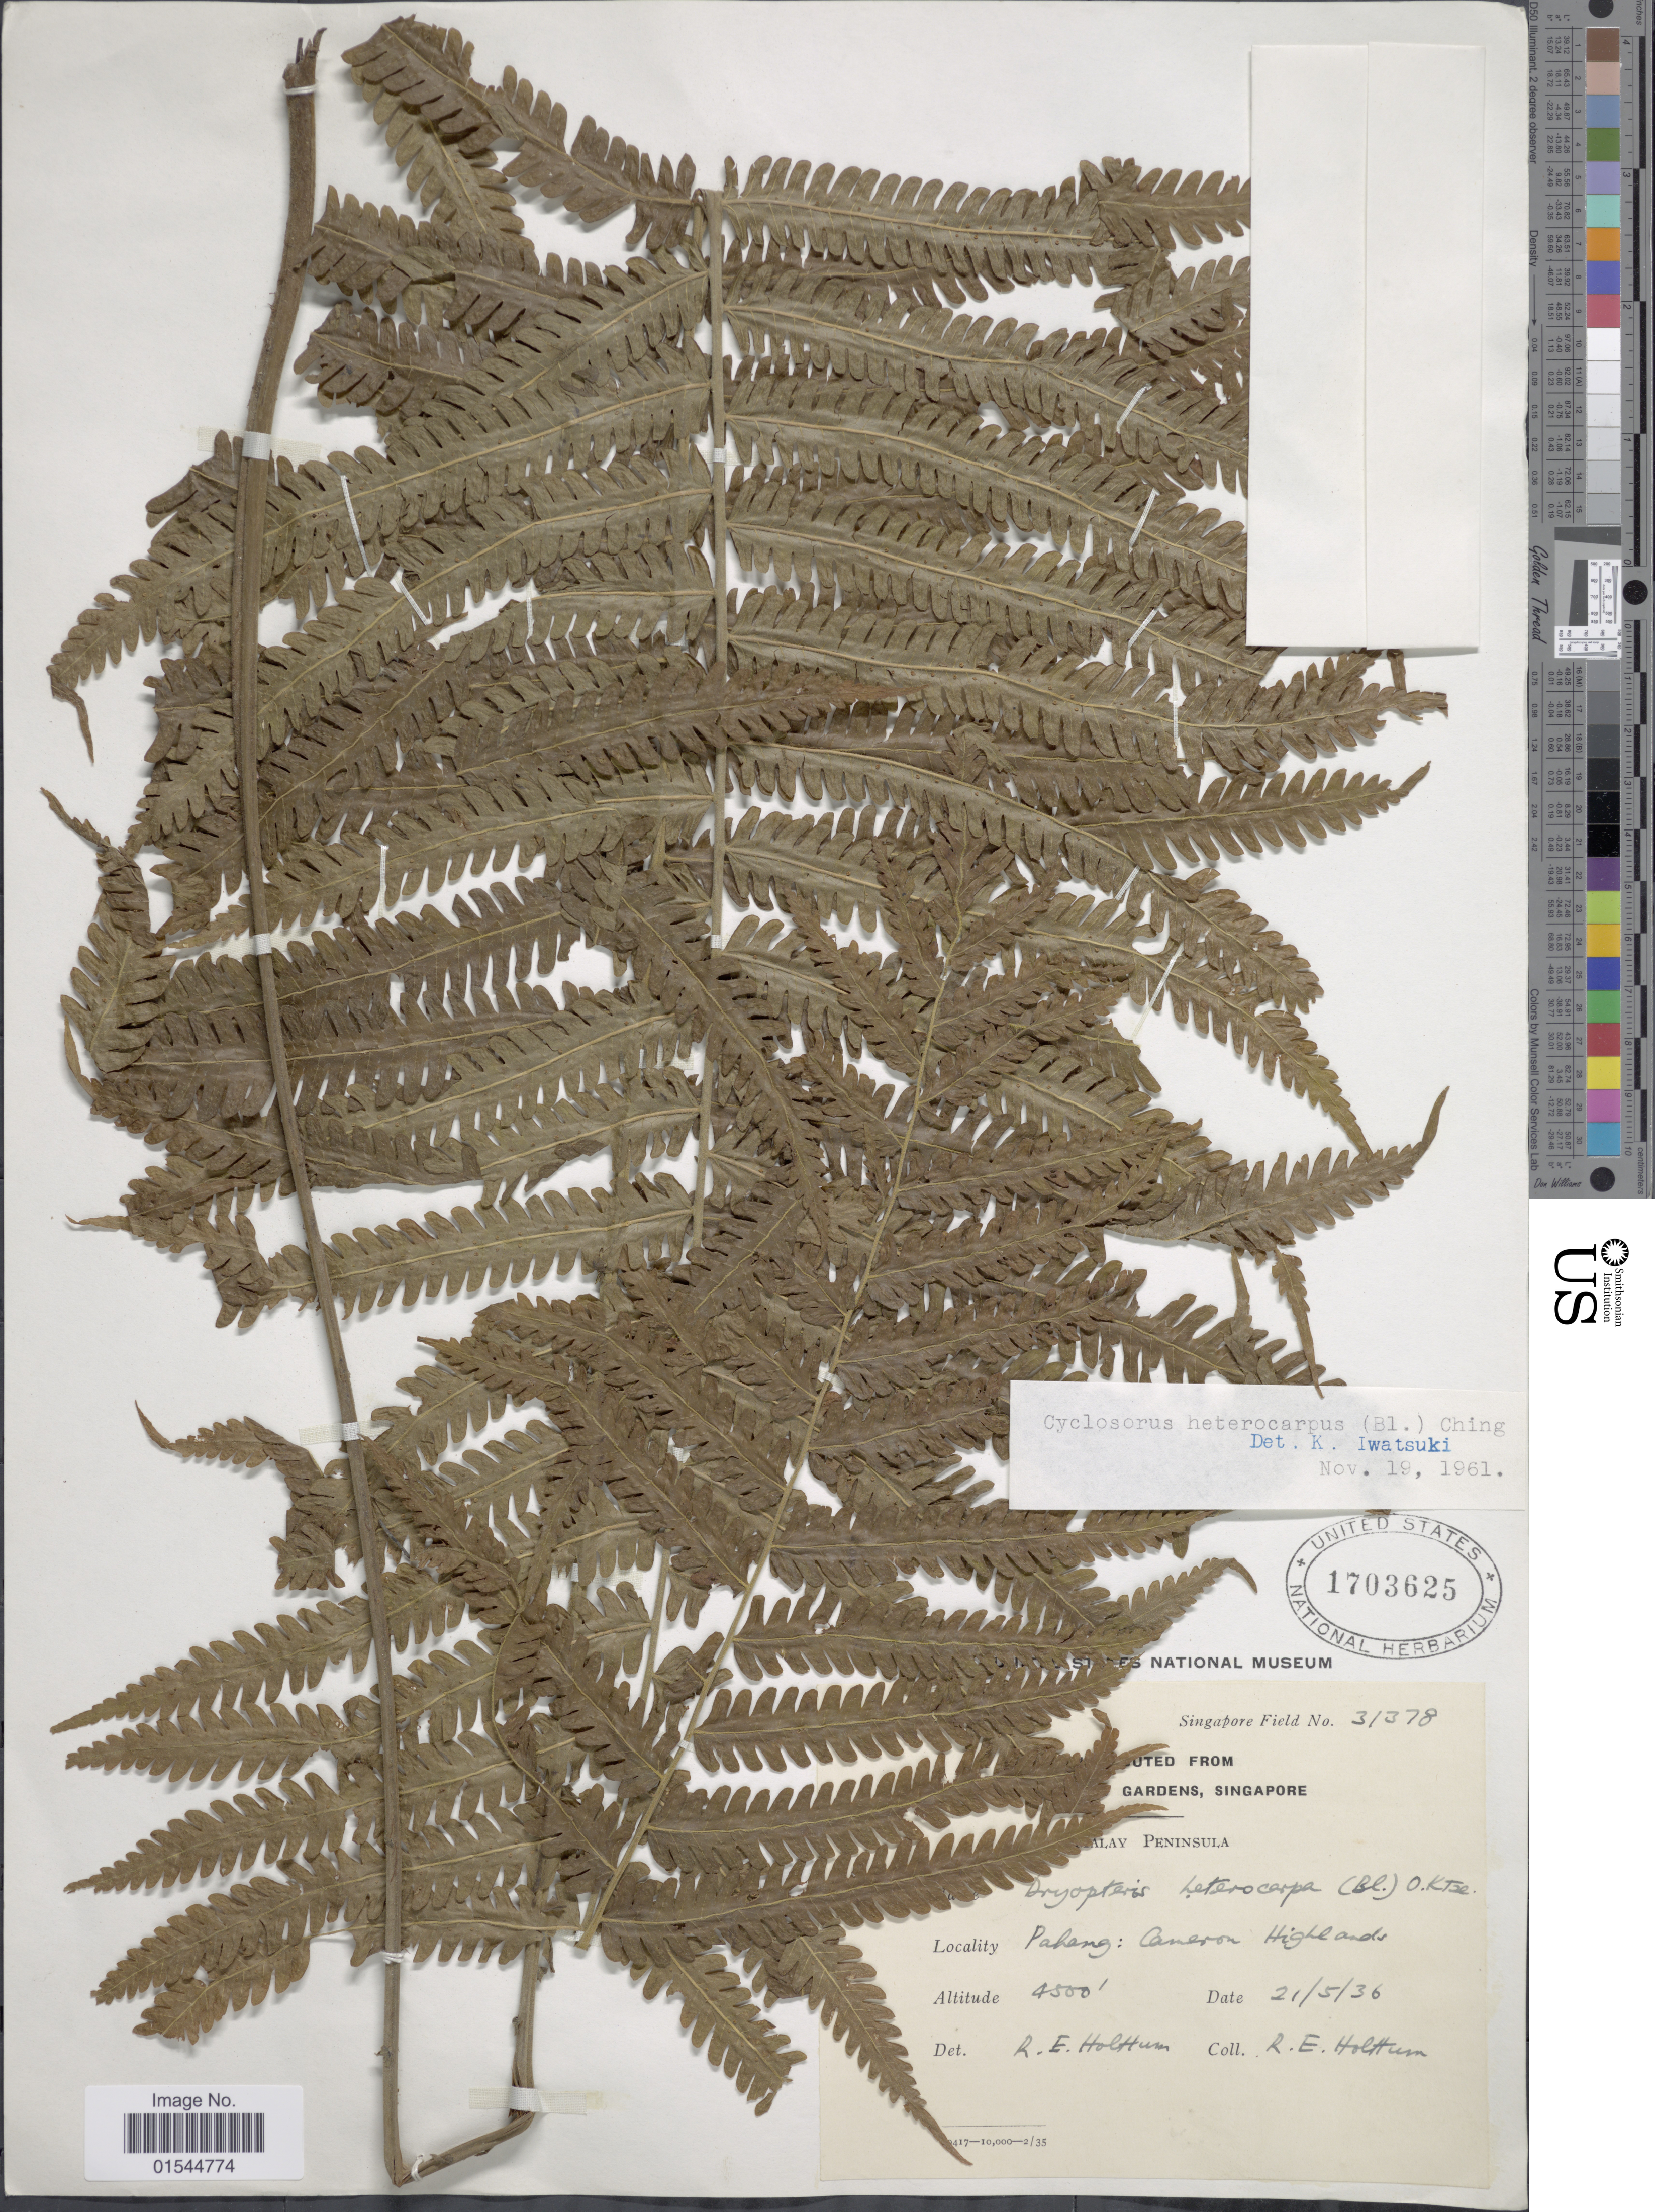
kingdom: Plantae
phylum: Tracheophyta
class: Polypodiopsida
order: Polypodiales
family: Thelypteridaceae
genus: Sphaerostephanos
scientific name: Sphaerostephanos heterocarpus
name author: (Blume) Holttum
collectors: R. E. Holttum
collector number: Singapore Field 31378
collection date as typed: Transcribed d/m/y: 21/5/36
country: Malaysia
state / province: Pahang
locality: [illegible text]alay Peninsula, Pahang: Cameron Highlands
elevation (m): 1372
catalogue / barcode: US 1703625